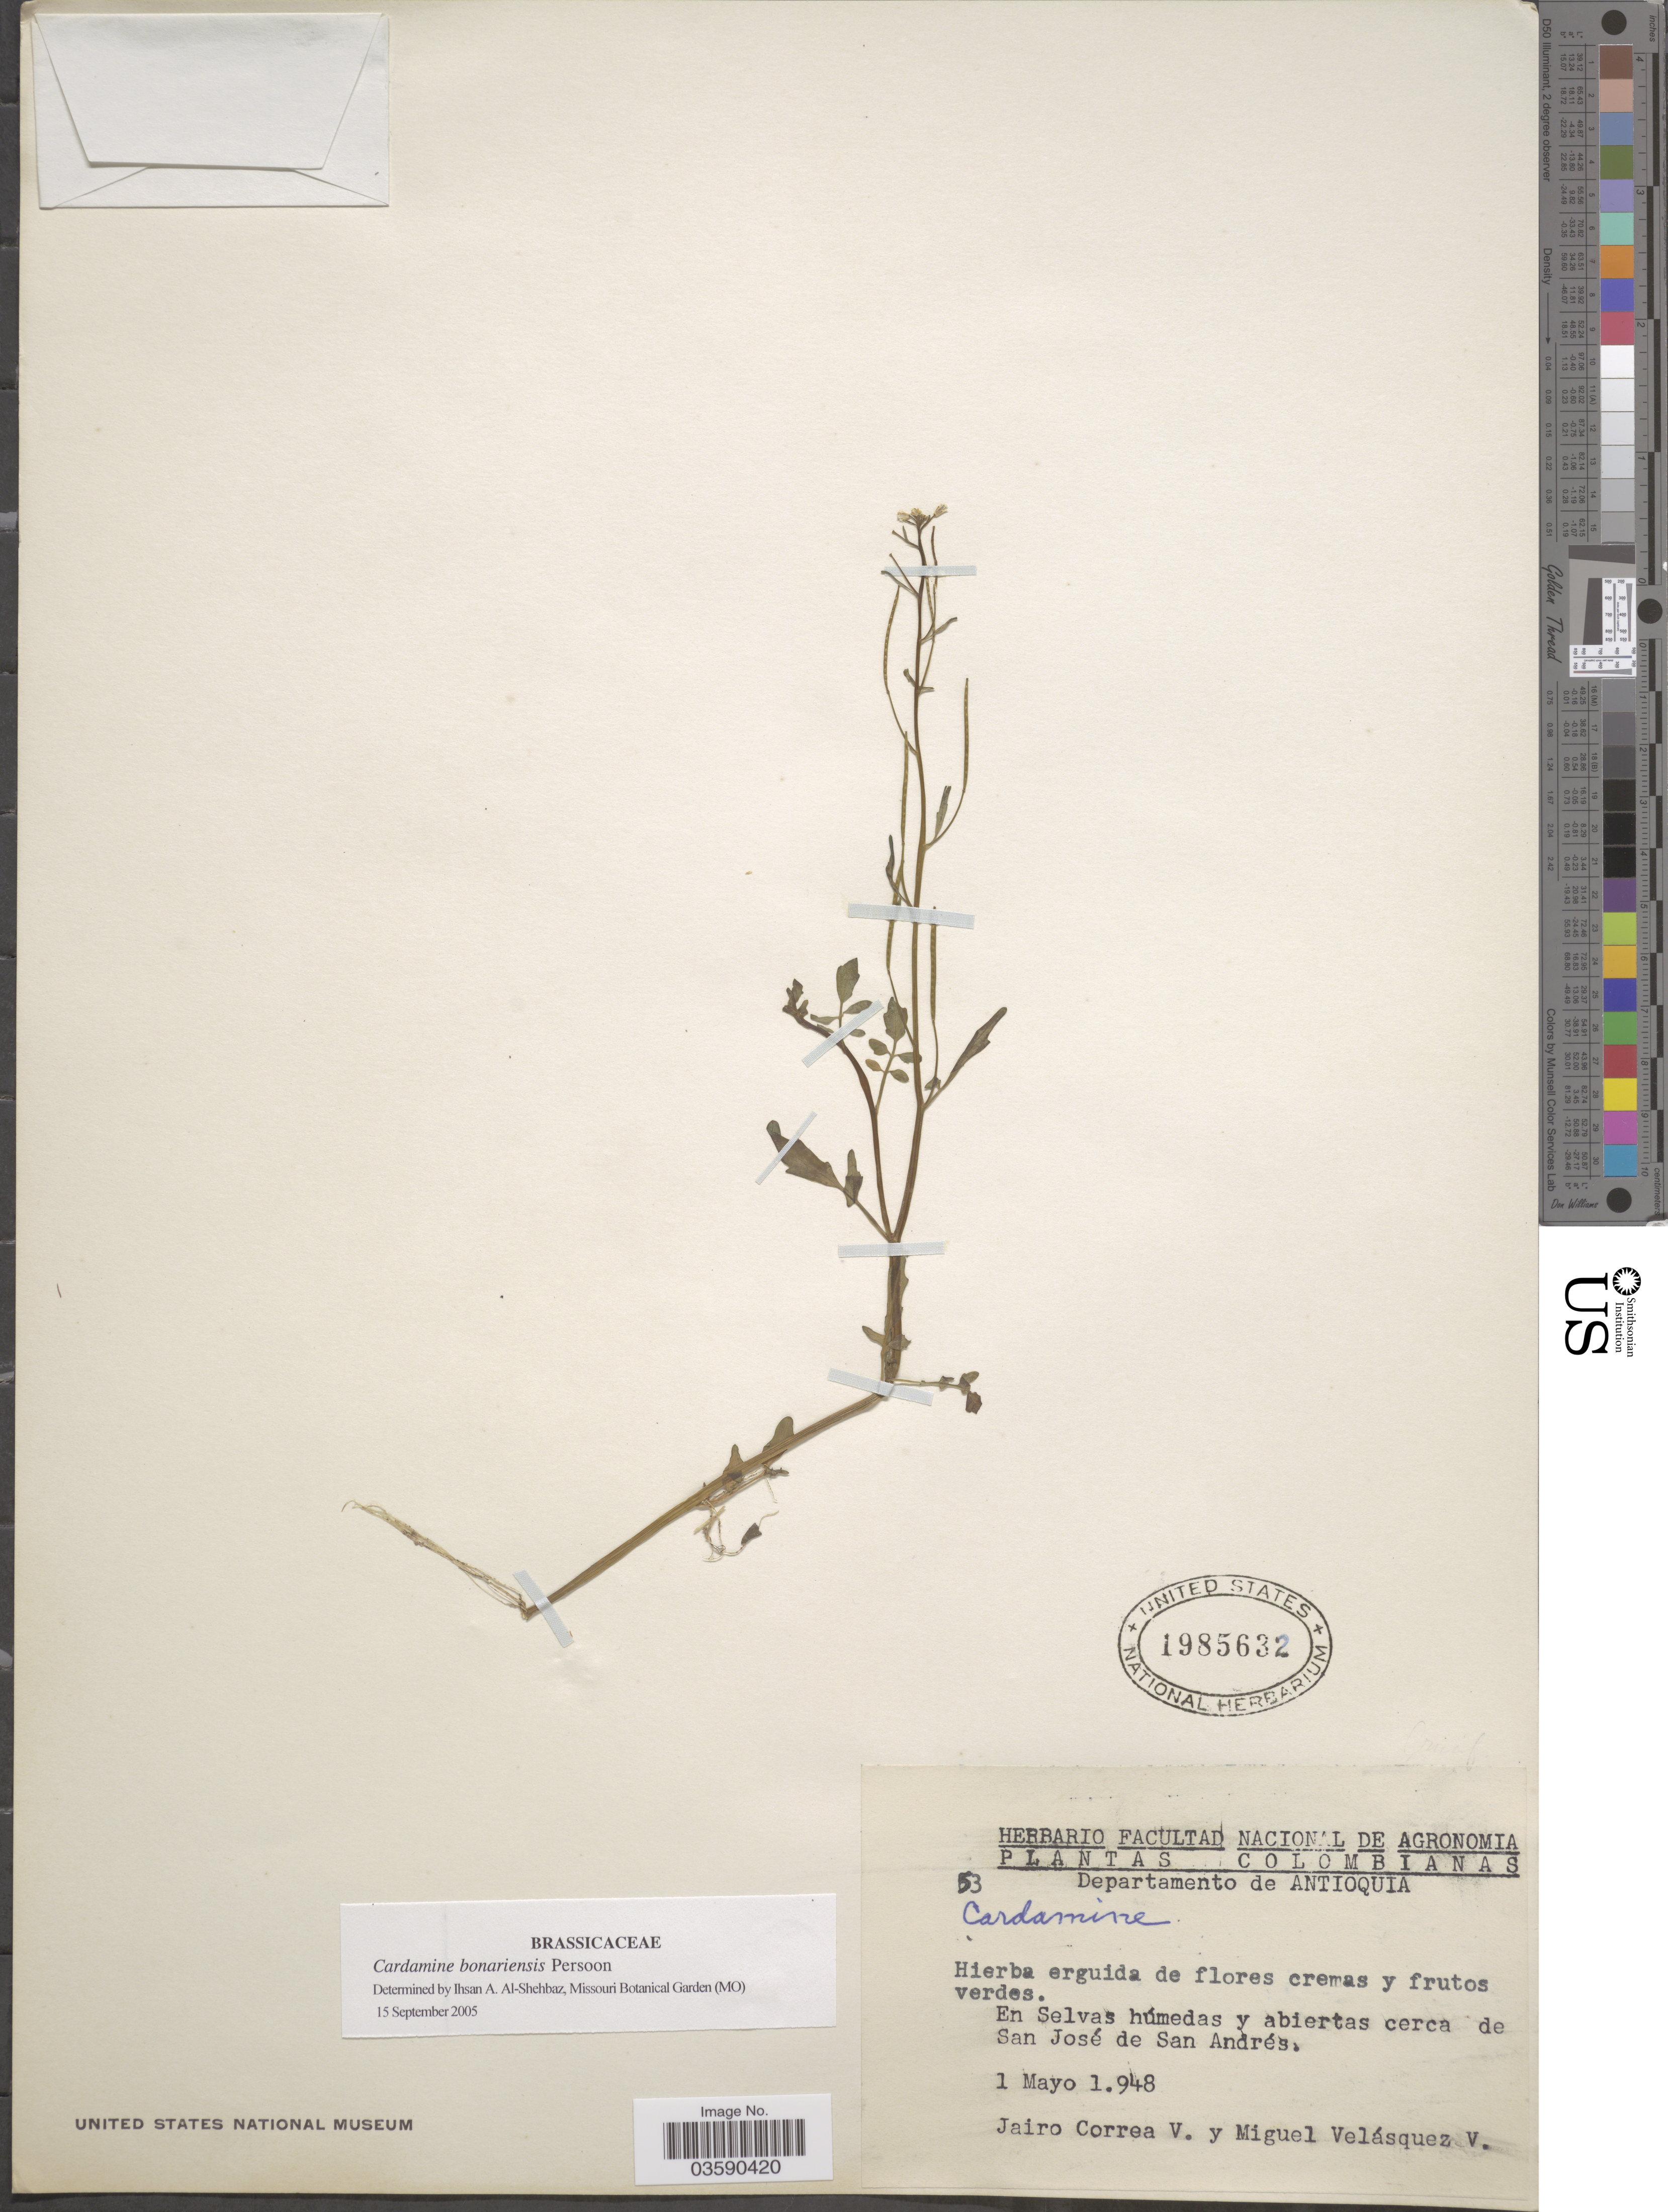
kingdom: Plantae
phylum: Tracheophyta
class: Magnoliopsida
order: Brassicales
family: Brassicaceae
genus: Cardamine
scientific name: Cardamine bonariensis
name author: Pers.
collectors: J. Correa & M. Velasquez V.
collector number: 53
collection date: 1948-05-01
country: Colombia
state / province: Antioquia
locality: Departamento de Antioquia. En Selvas húmedas u abiertas cerca de San José de San Andrés.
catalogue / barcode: US 1985632